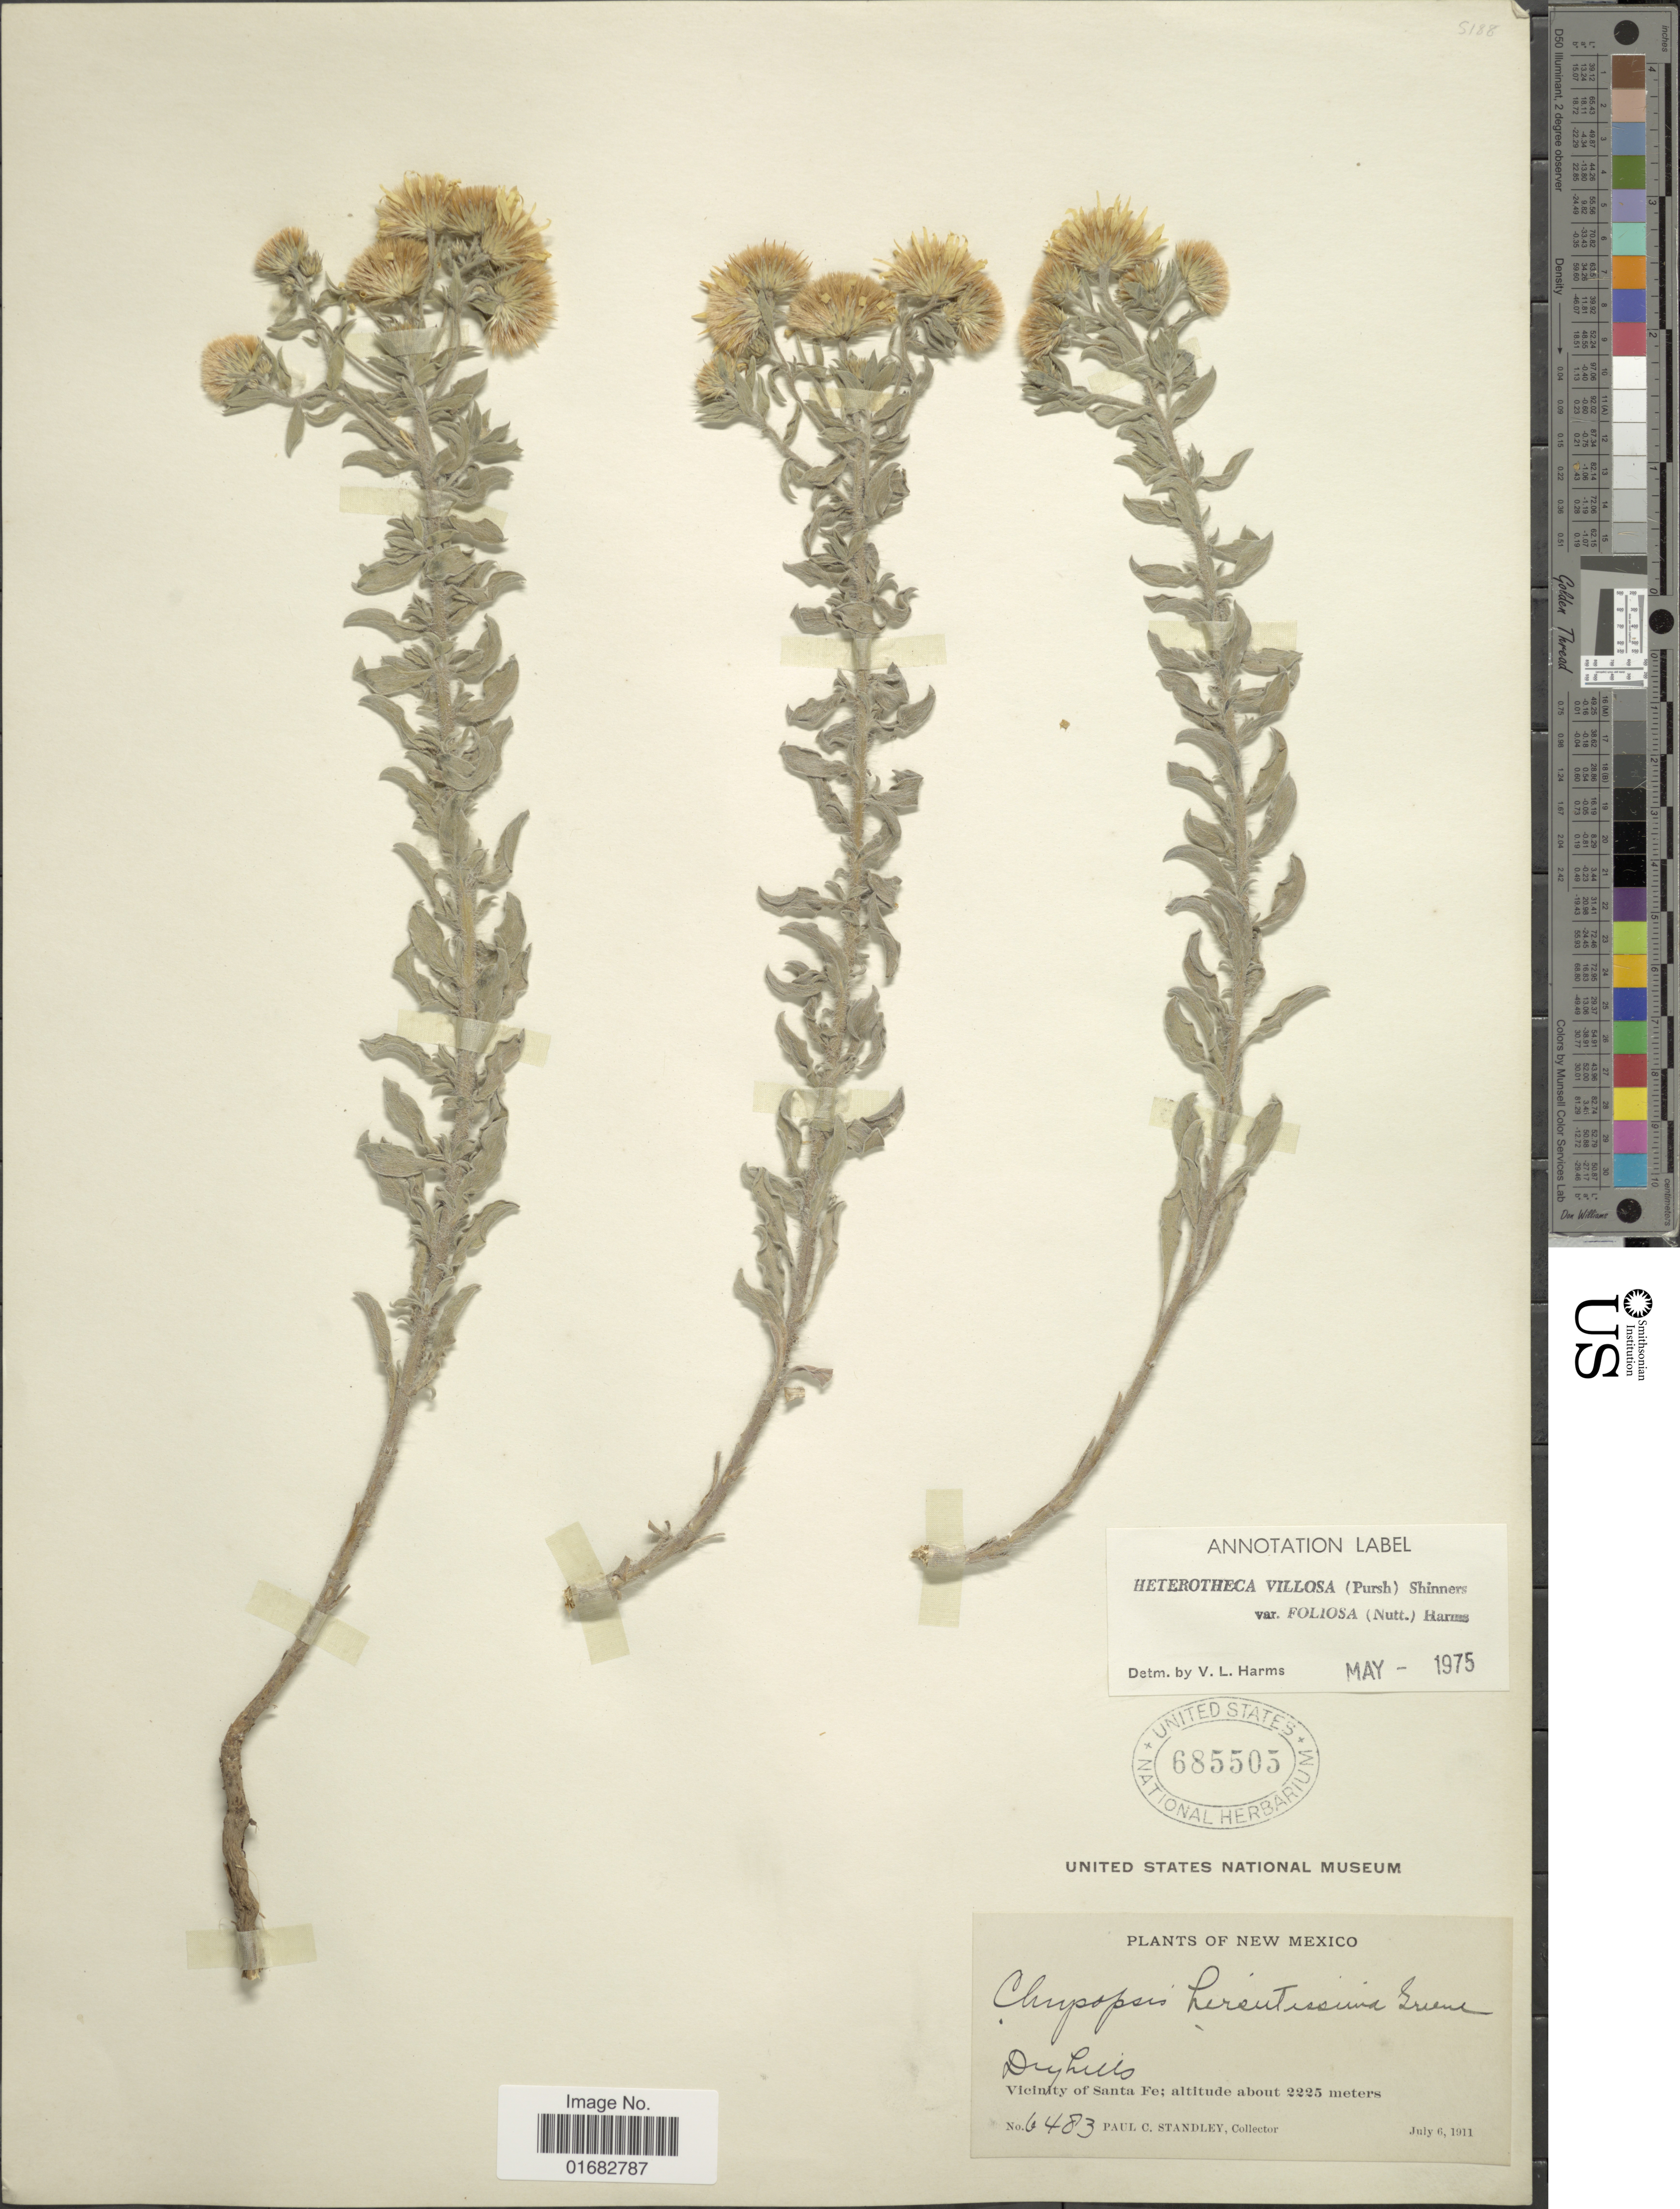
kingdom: Plantae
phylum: Tracheophyta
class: Magnoliopsida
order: Asterales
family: Asteraceae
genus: Heterotheca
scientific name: Heterotheca villosa var. foliosa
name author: (Nutt.) V.L. Harms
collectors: P. C. Standley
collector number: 6483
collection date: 1911-07-06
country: United States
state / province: New Mexico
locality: Vicinity of Santa Fe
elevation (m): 2225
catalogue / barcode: US 685505